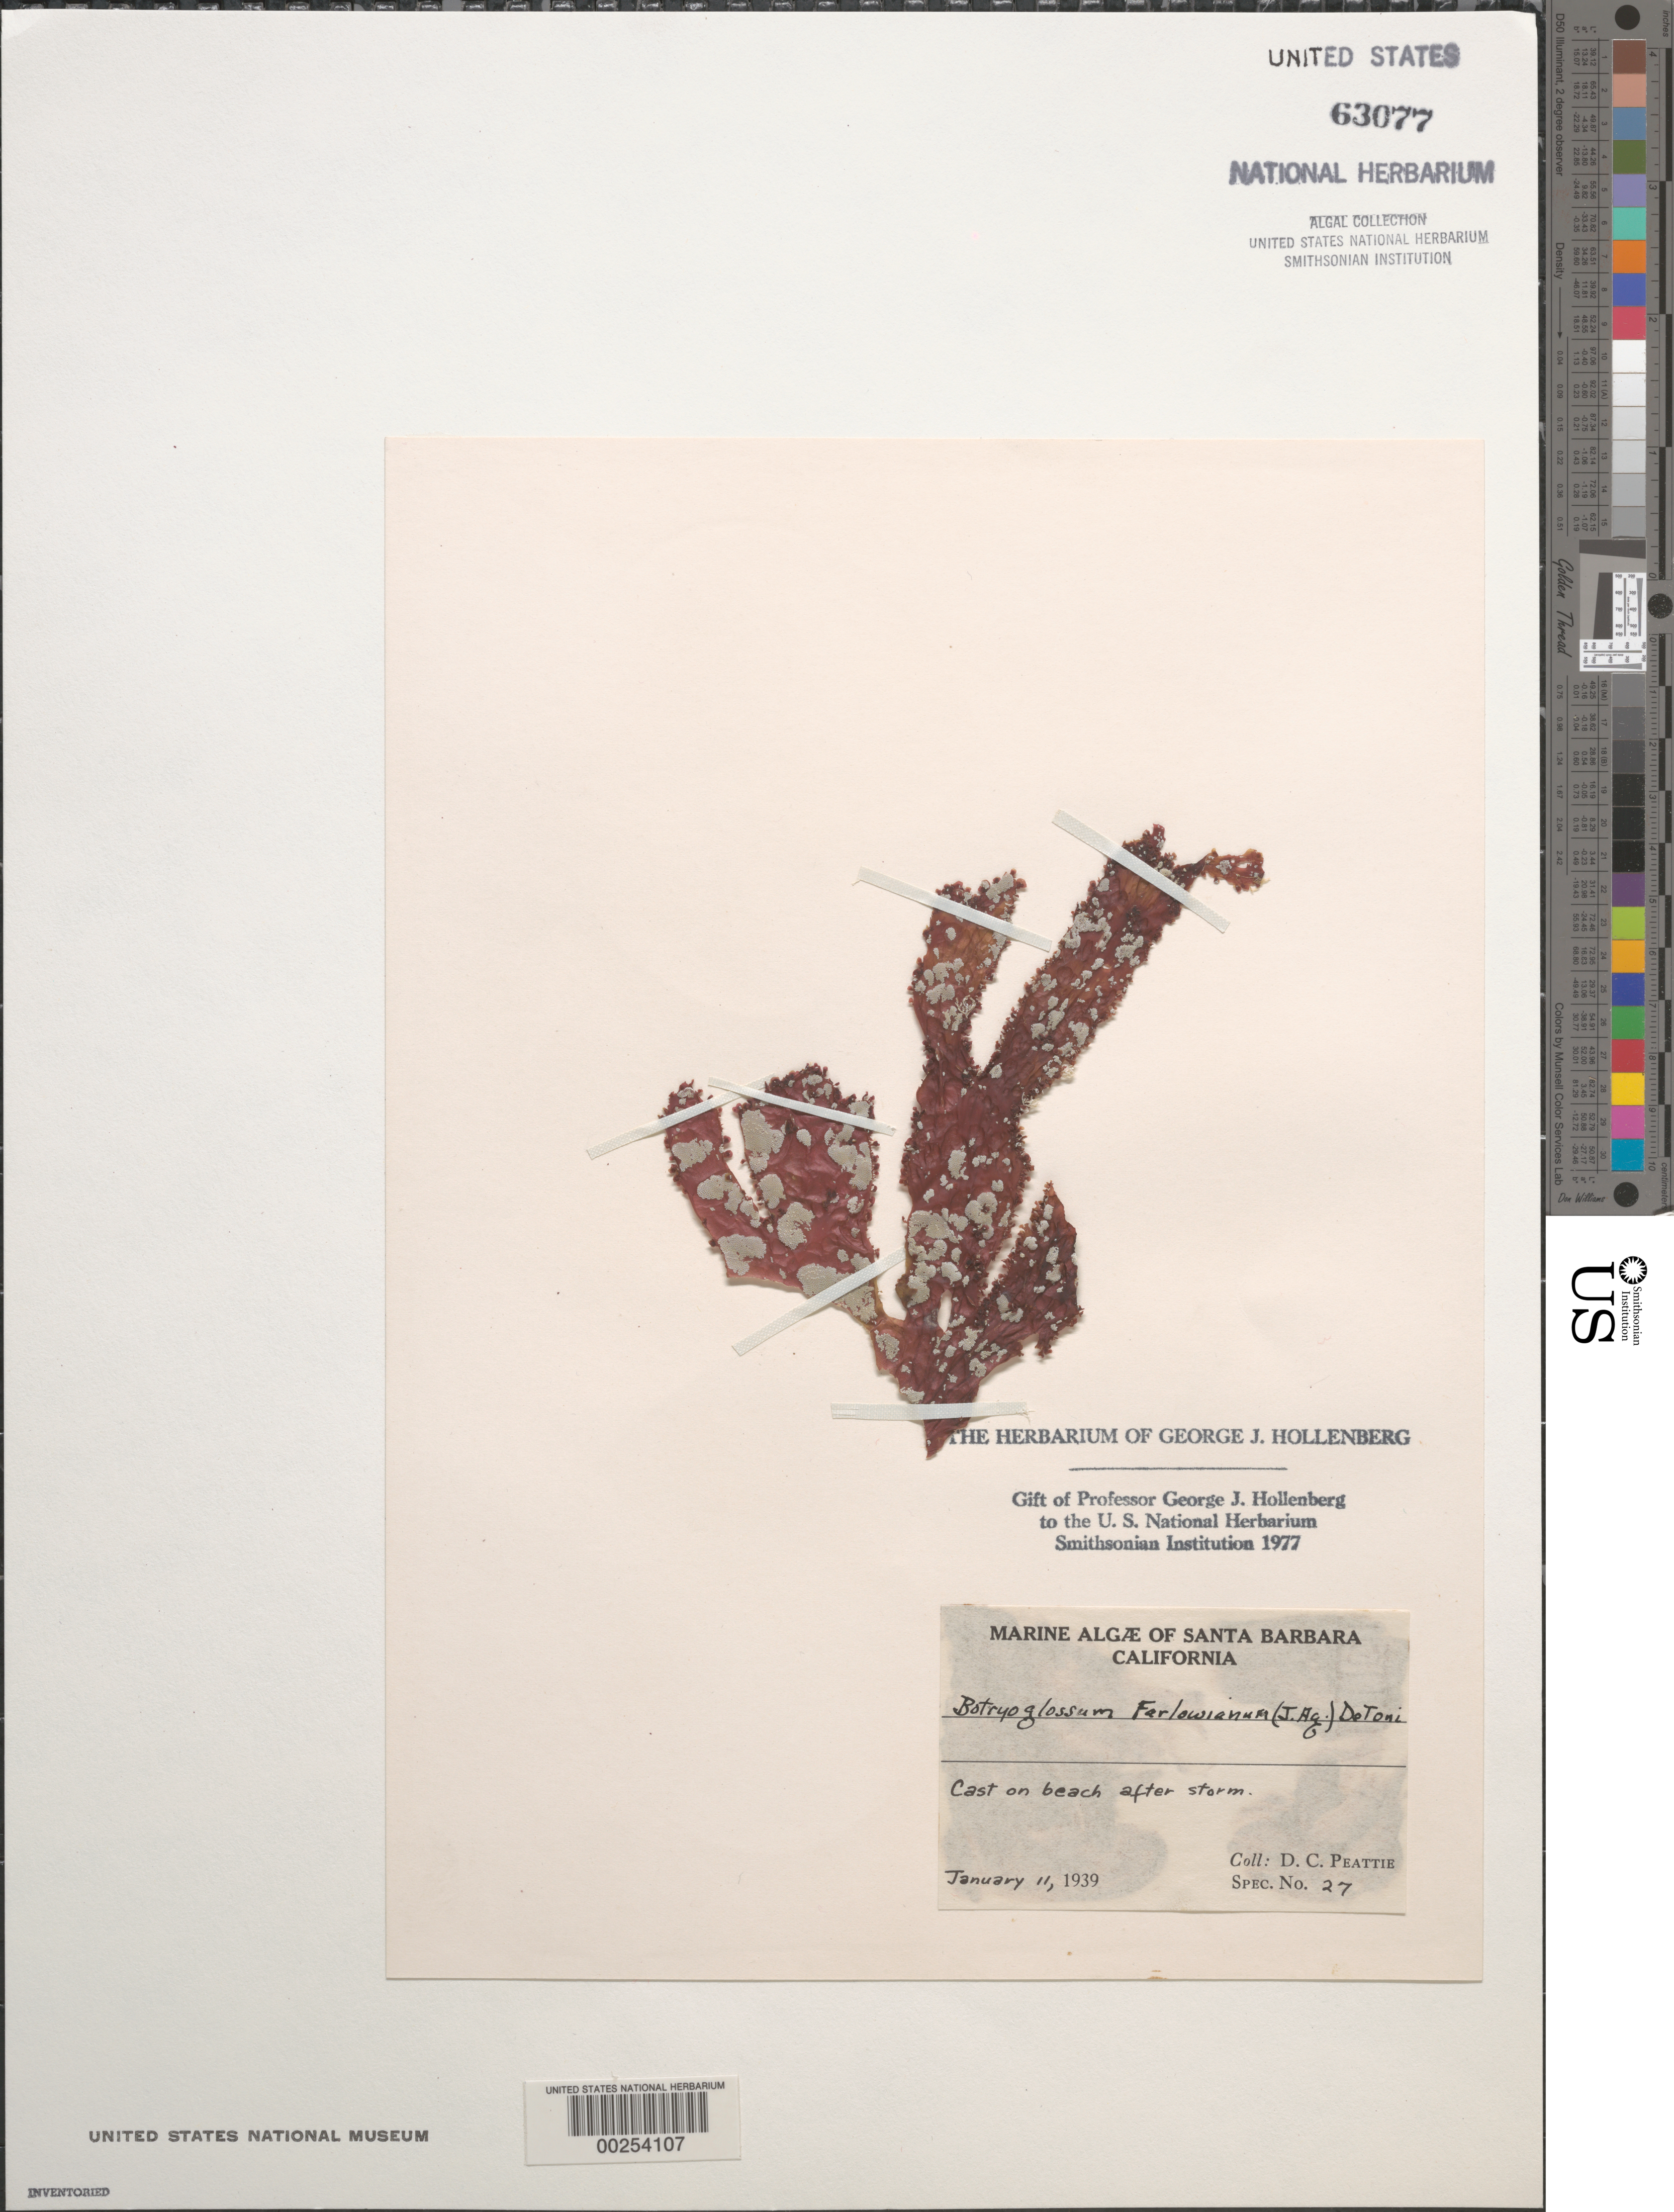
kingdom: Plantae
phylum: Rhodophyta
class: Florideophyceae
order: Ceramiales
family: Delesseriaceae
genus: Botryoglossum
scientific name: Botryoglossum farlowianum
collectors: D. Peattie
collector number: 27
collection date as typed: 11 Jan 1939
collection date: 1939-01-11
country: United States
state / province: California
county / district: Santa Barbara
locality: Santa Barbara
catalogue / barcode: US 63077